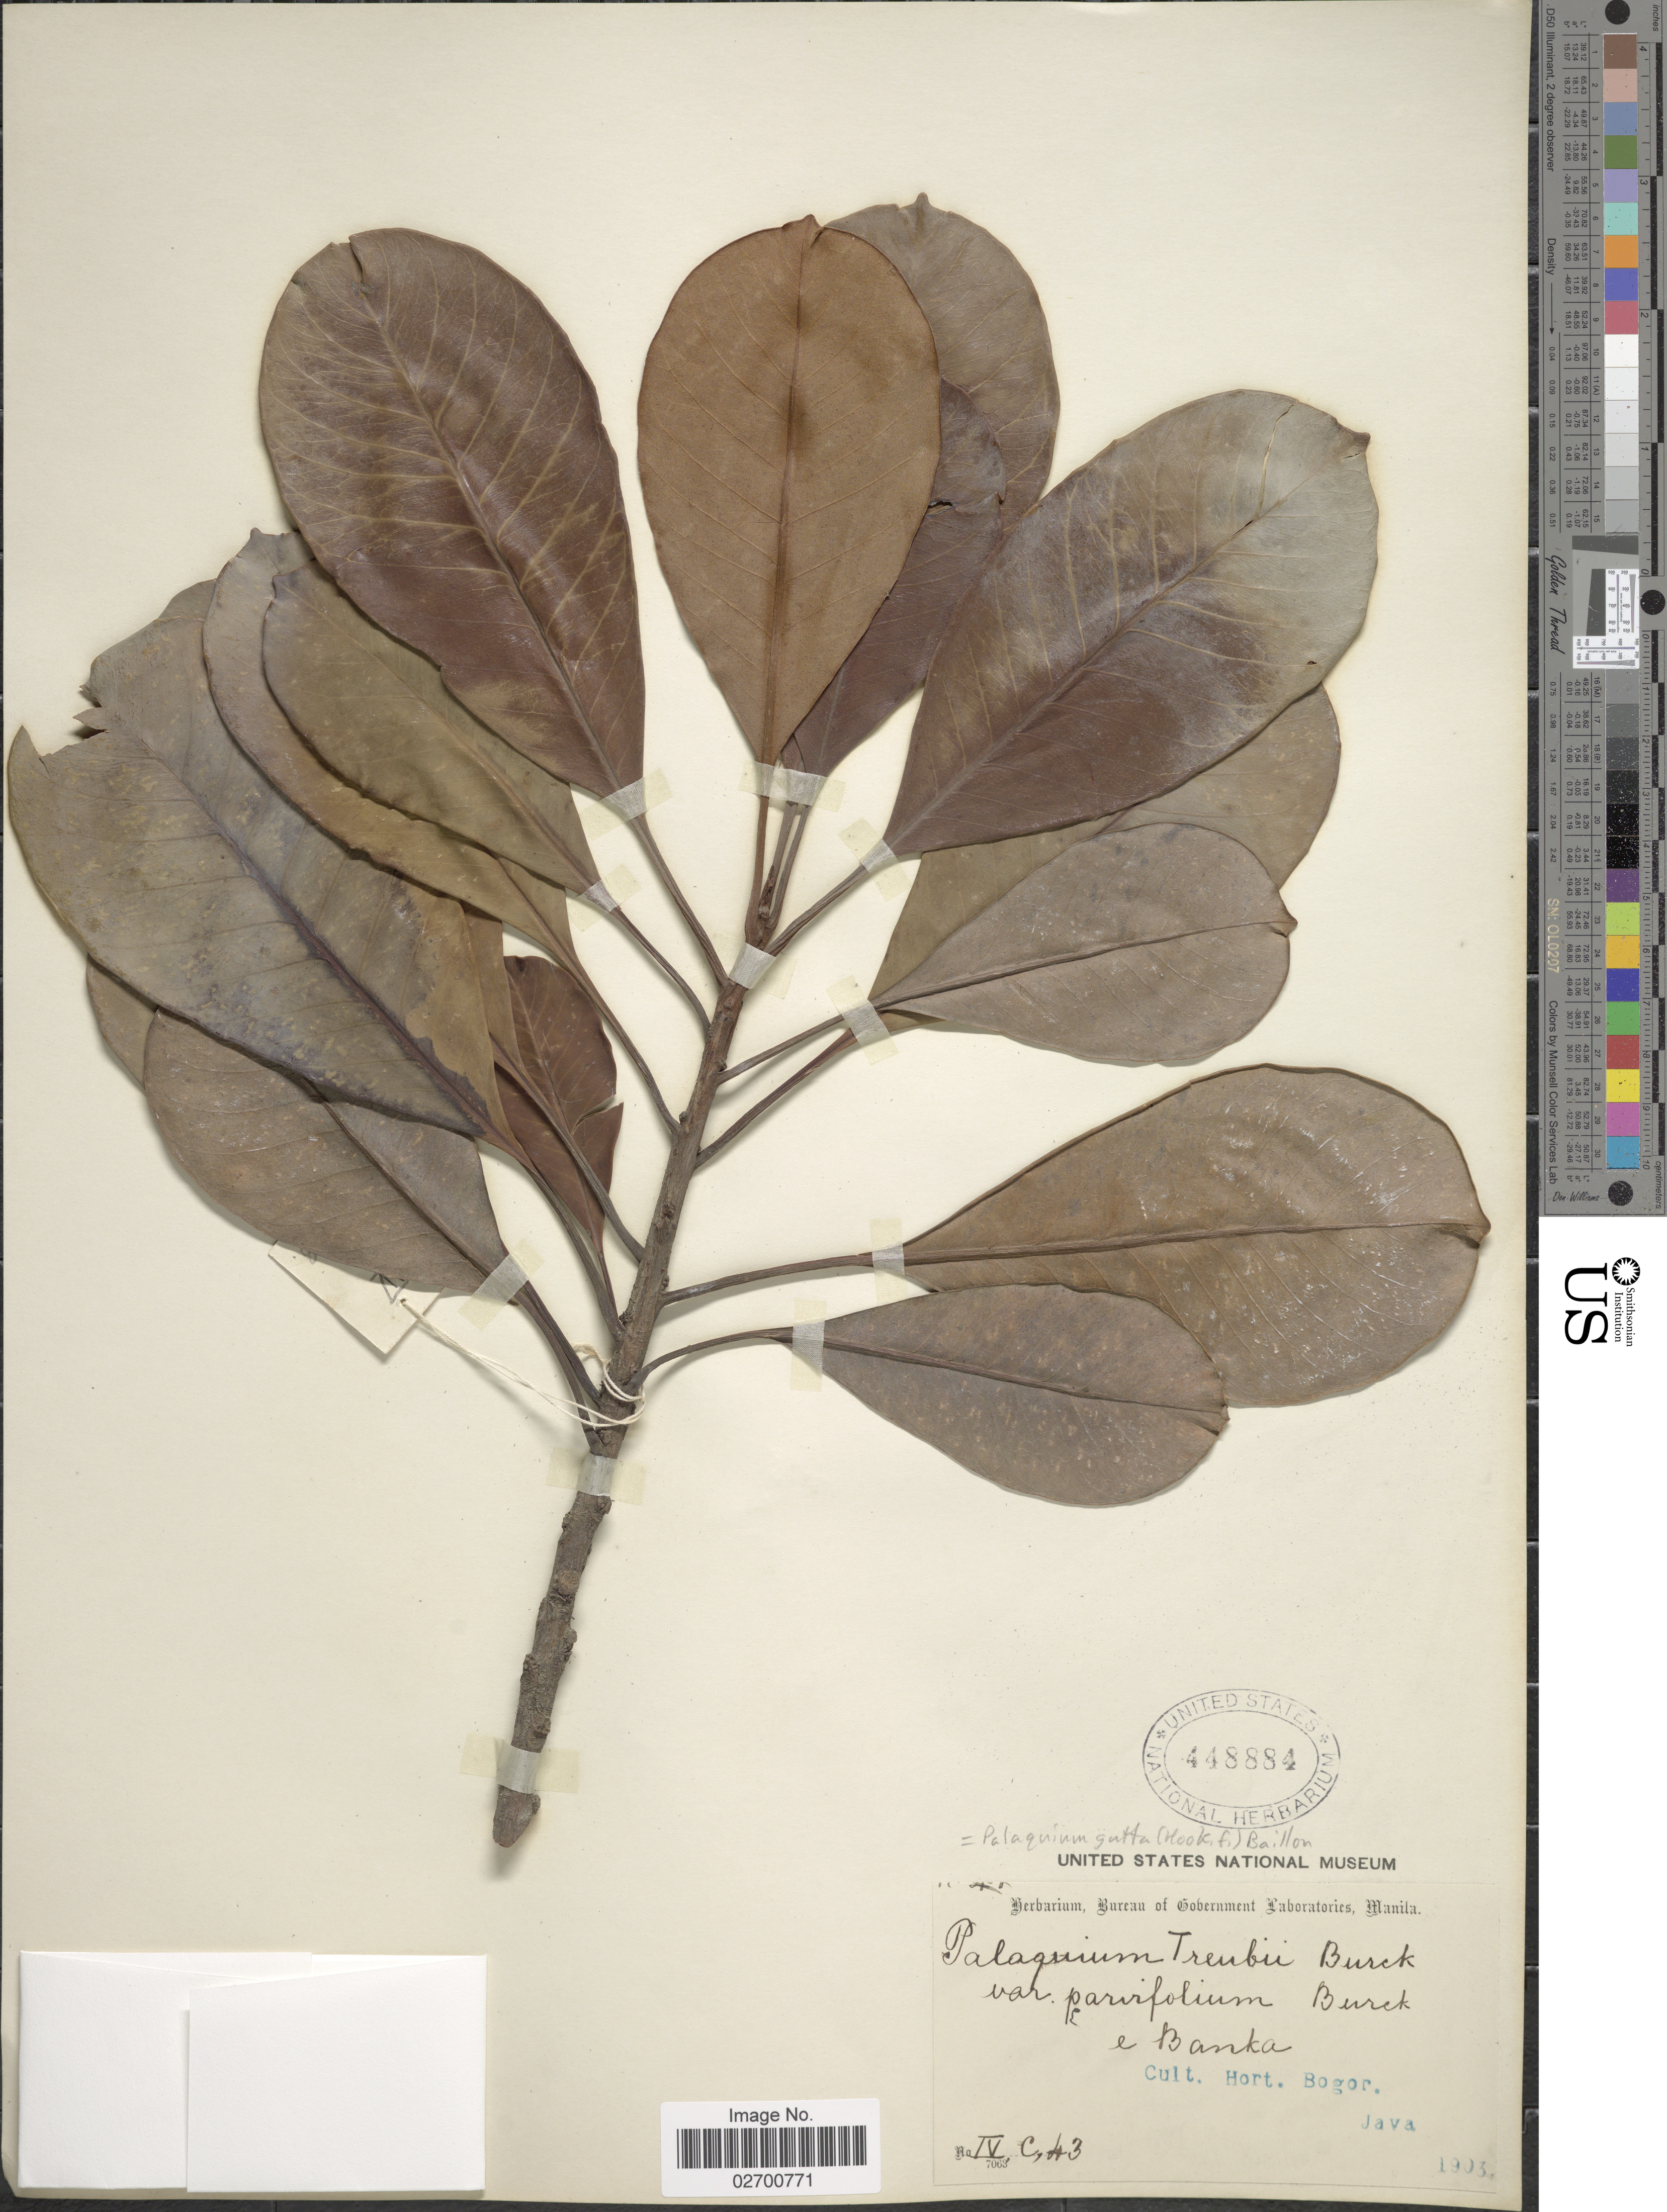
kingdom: Plantae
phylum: Tracheophyta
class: Magnoliopsida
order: Ericales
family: Sapotaceae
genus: Palaquium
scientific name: Palaquium gutta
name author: (Hook.) Baill.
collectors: Ex herb. Bureau of Government Laboratories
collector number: IV,C,43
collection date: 1903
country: Indonesia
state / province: Java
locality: Cult. Hort. Bogor. e Banka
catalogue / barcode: US 448884